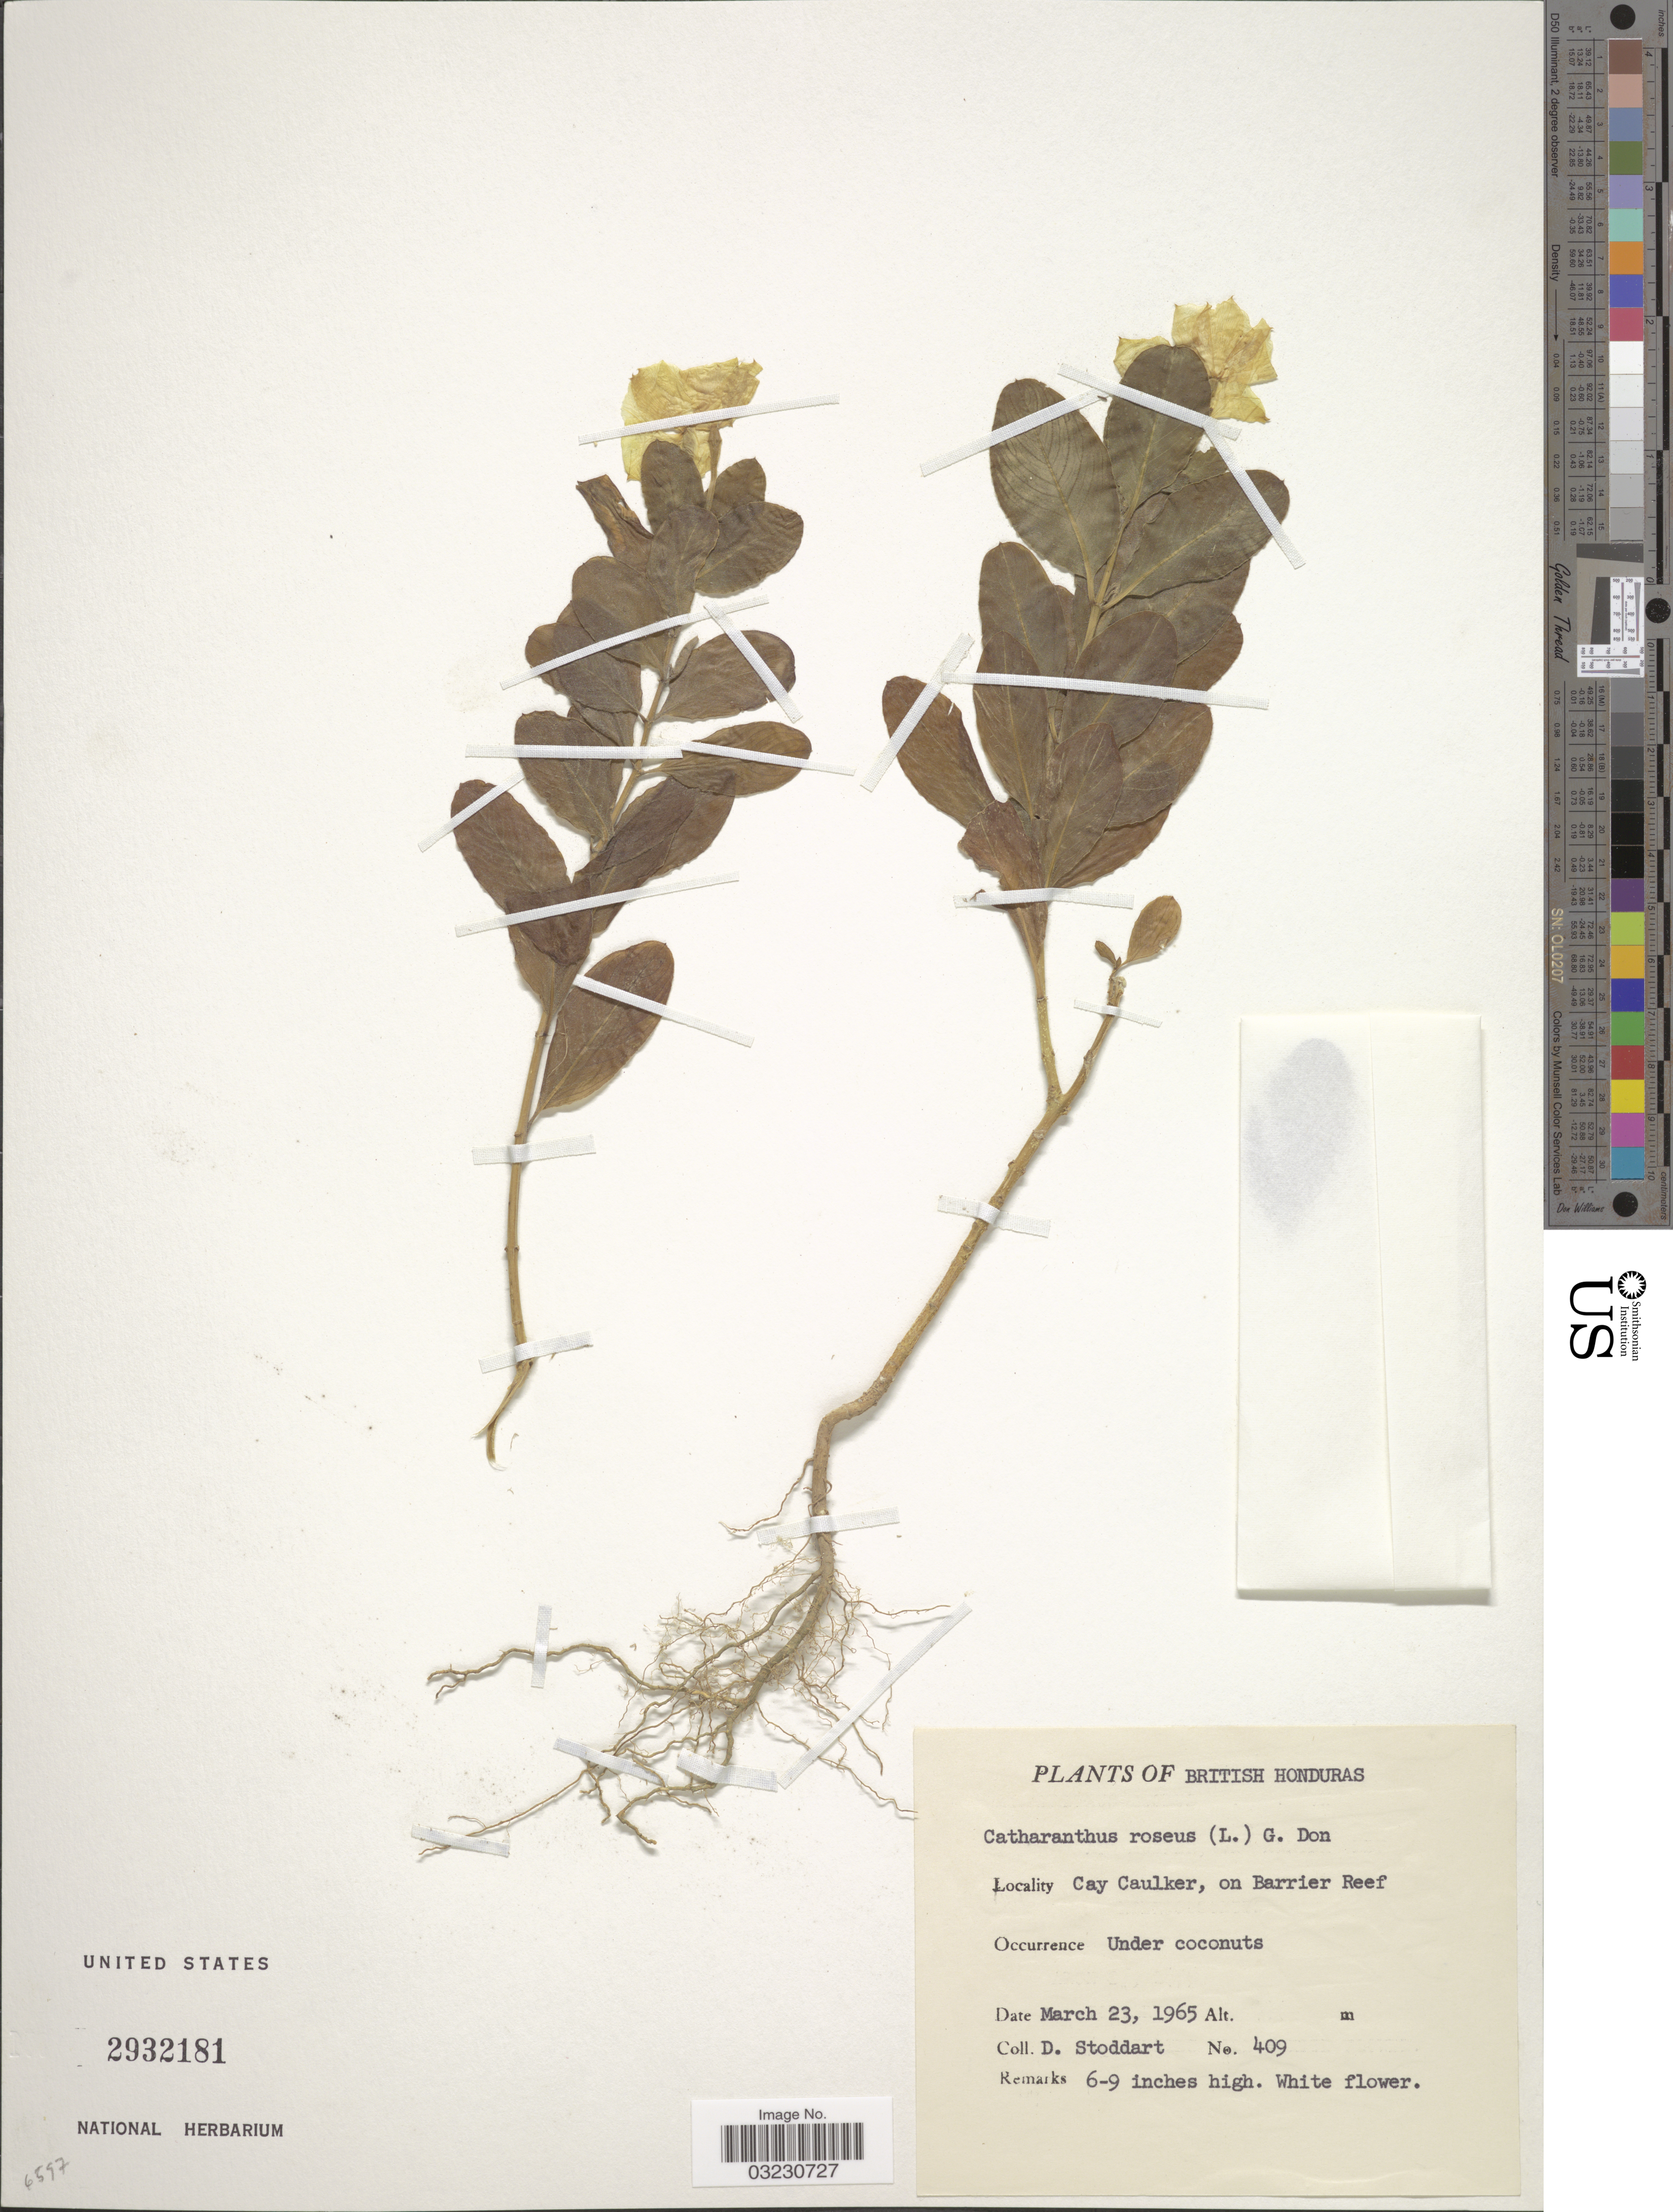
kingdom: Plantae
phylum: Tracheophyta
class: Magnoliopsida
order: Gentianales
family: Apocynaceae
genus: Catharanthus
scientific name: Catharanthus roseus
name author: (L.) G. Don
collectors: D. Stoddart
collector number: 409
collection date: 1965-03-23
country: Belize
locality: British Honduras, Cay Caulker, on Barrier Reef.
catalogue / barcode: US 2932181